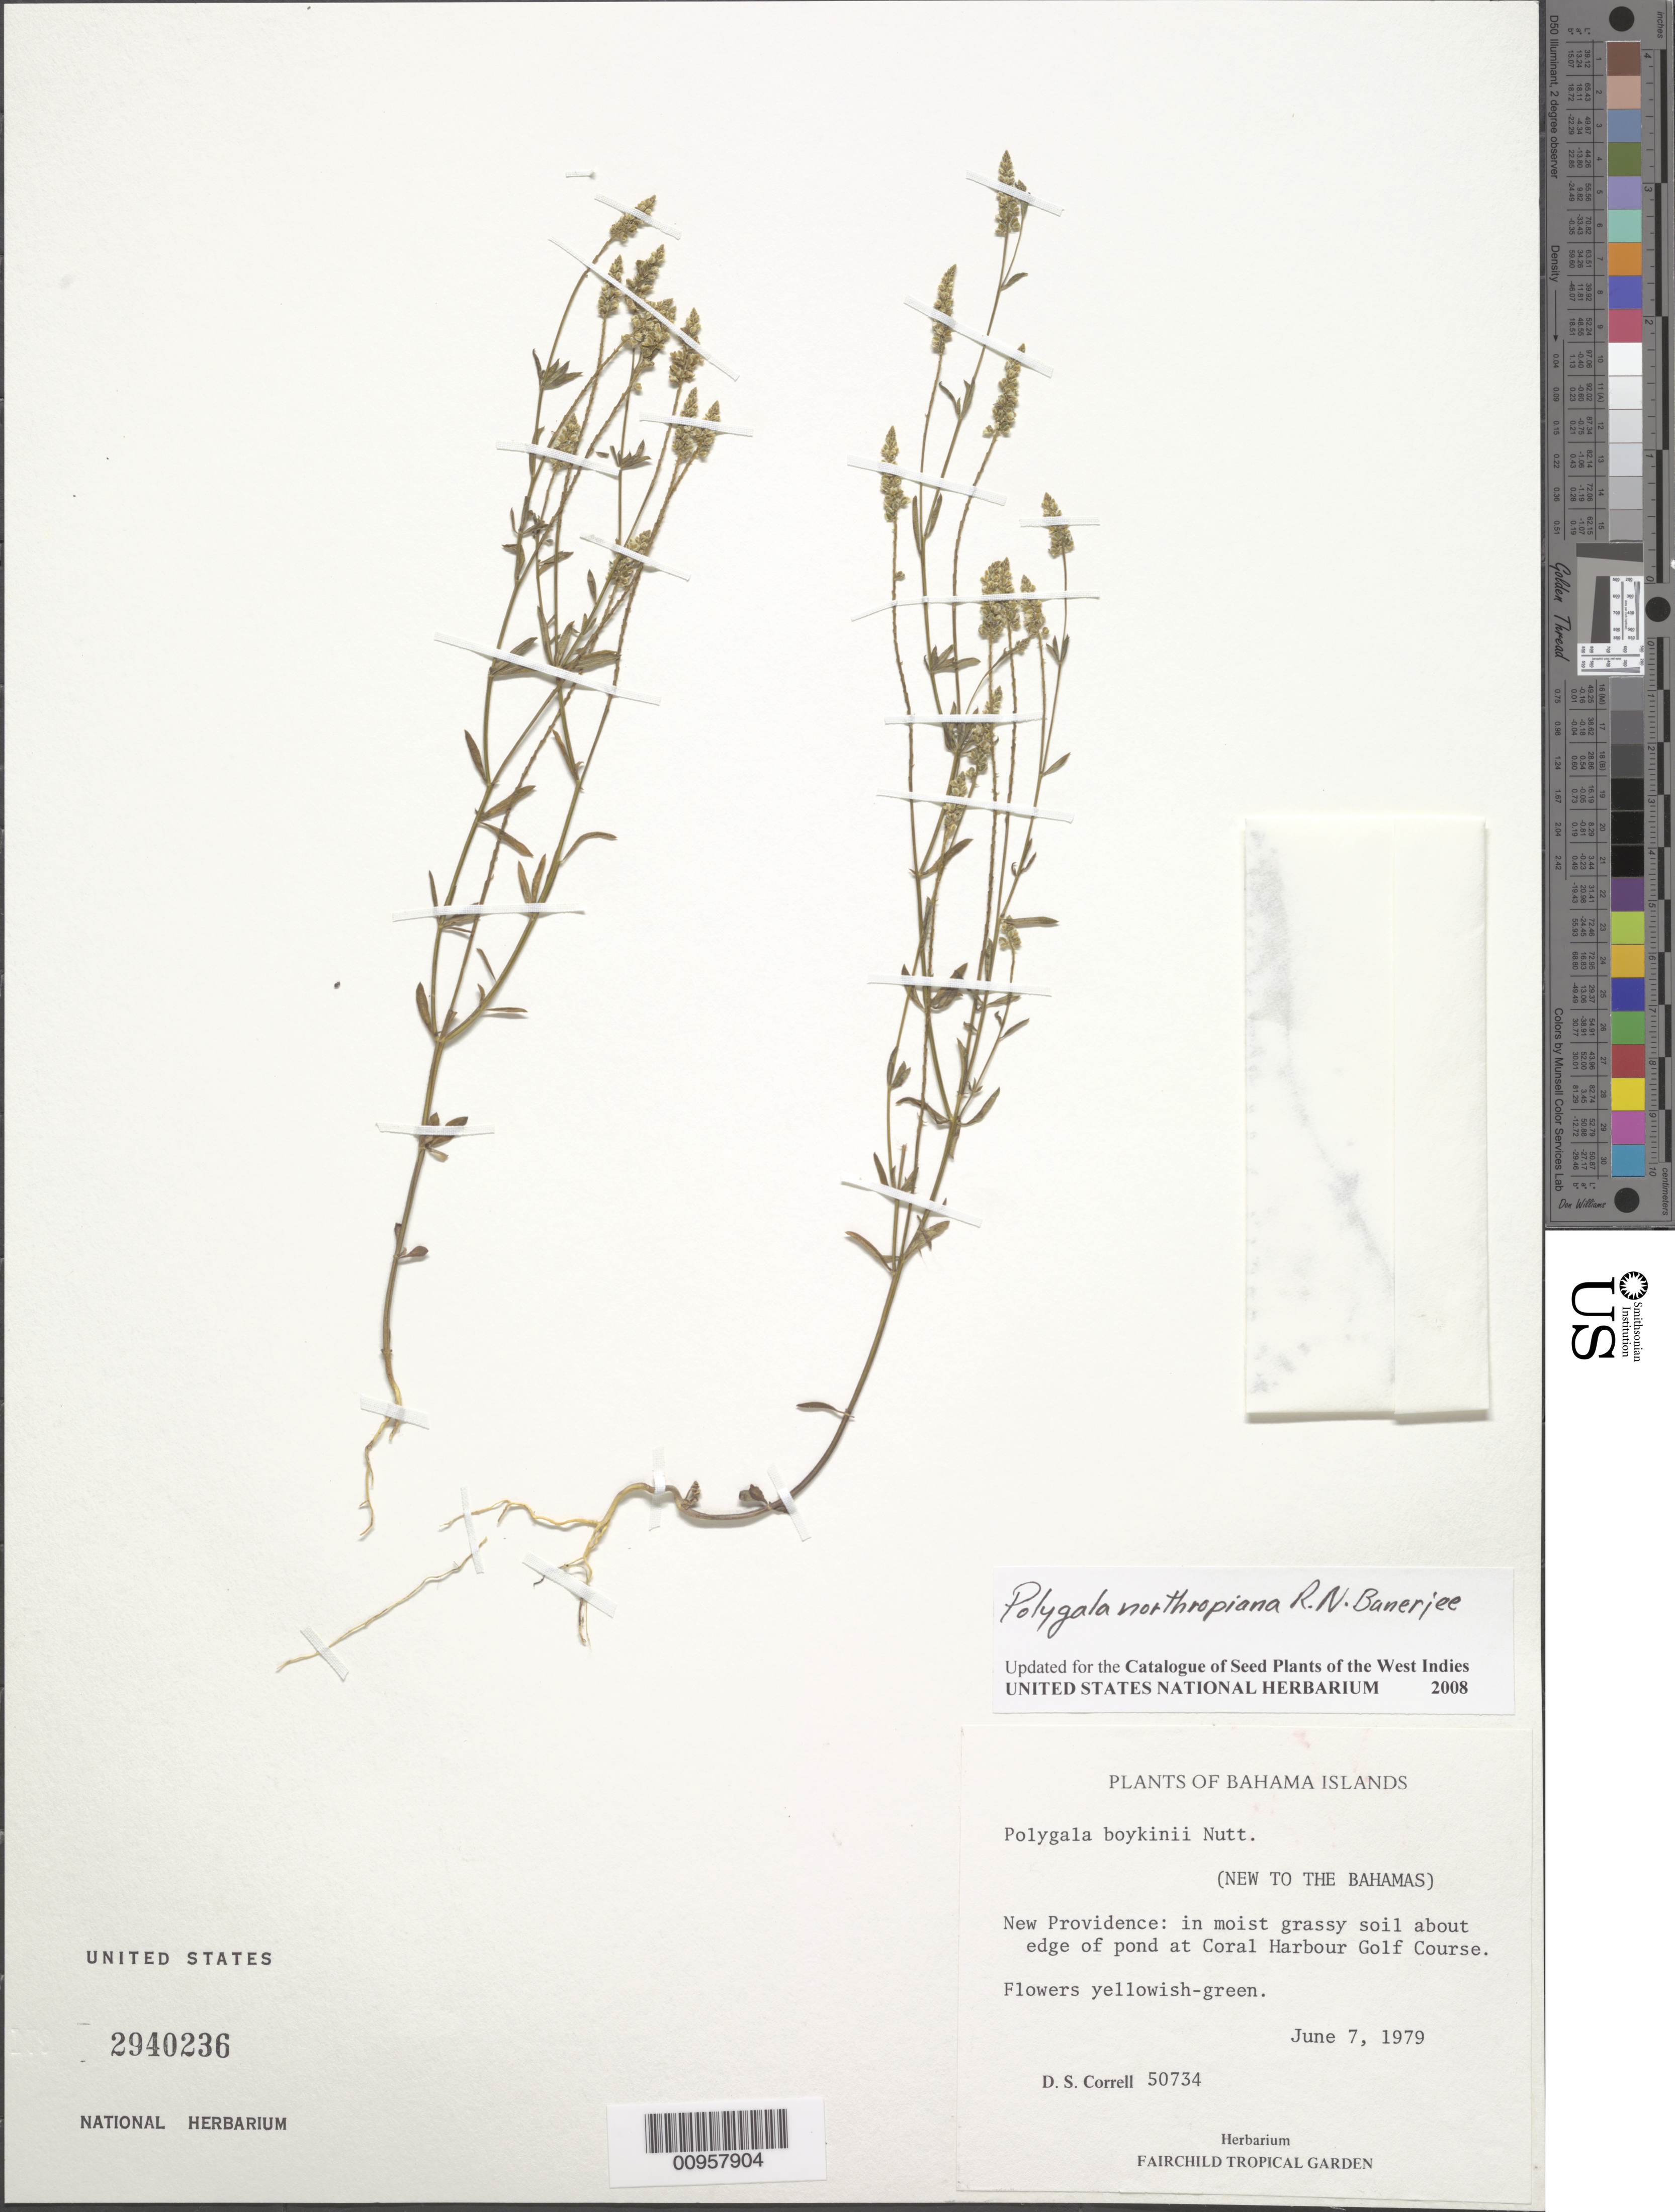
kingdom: Plantae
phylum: Tracheophyta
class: Magnoliopsida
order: Fabales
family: Polygalaceae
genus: Polygala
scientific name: Polygala northropiana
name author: R. N. Banerjee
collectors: D. S. Correll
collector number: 50734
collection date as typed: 07 Jun 1979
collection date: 1979-06-07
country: Bahamas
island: New Providence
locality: At Coral Harbour Golf Course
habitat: In moist grassy soil about edge of pond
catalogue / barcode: US 2940236